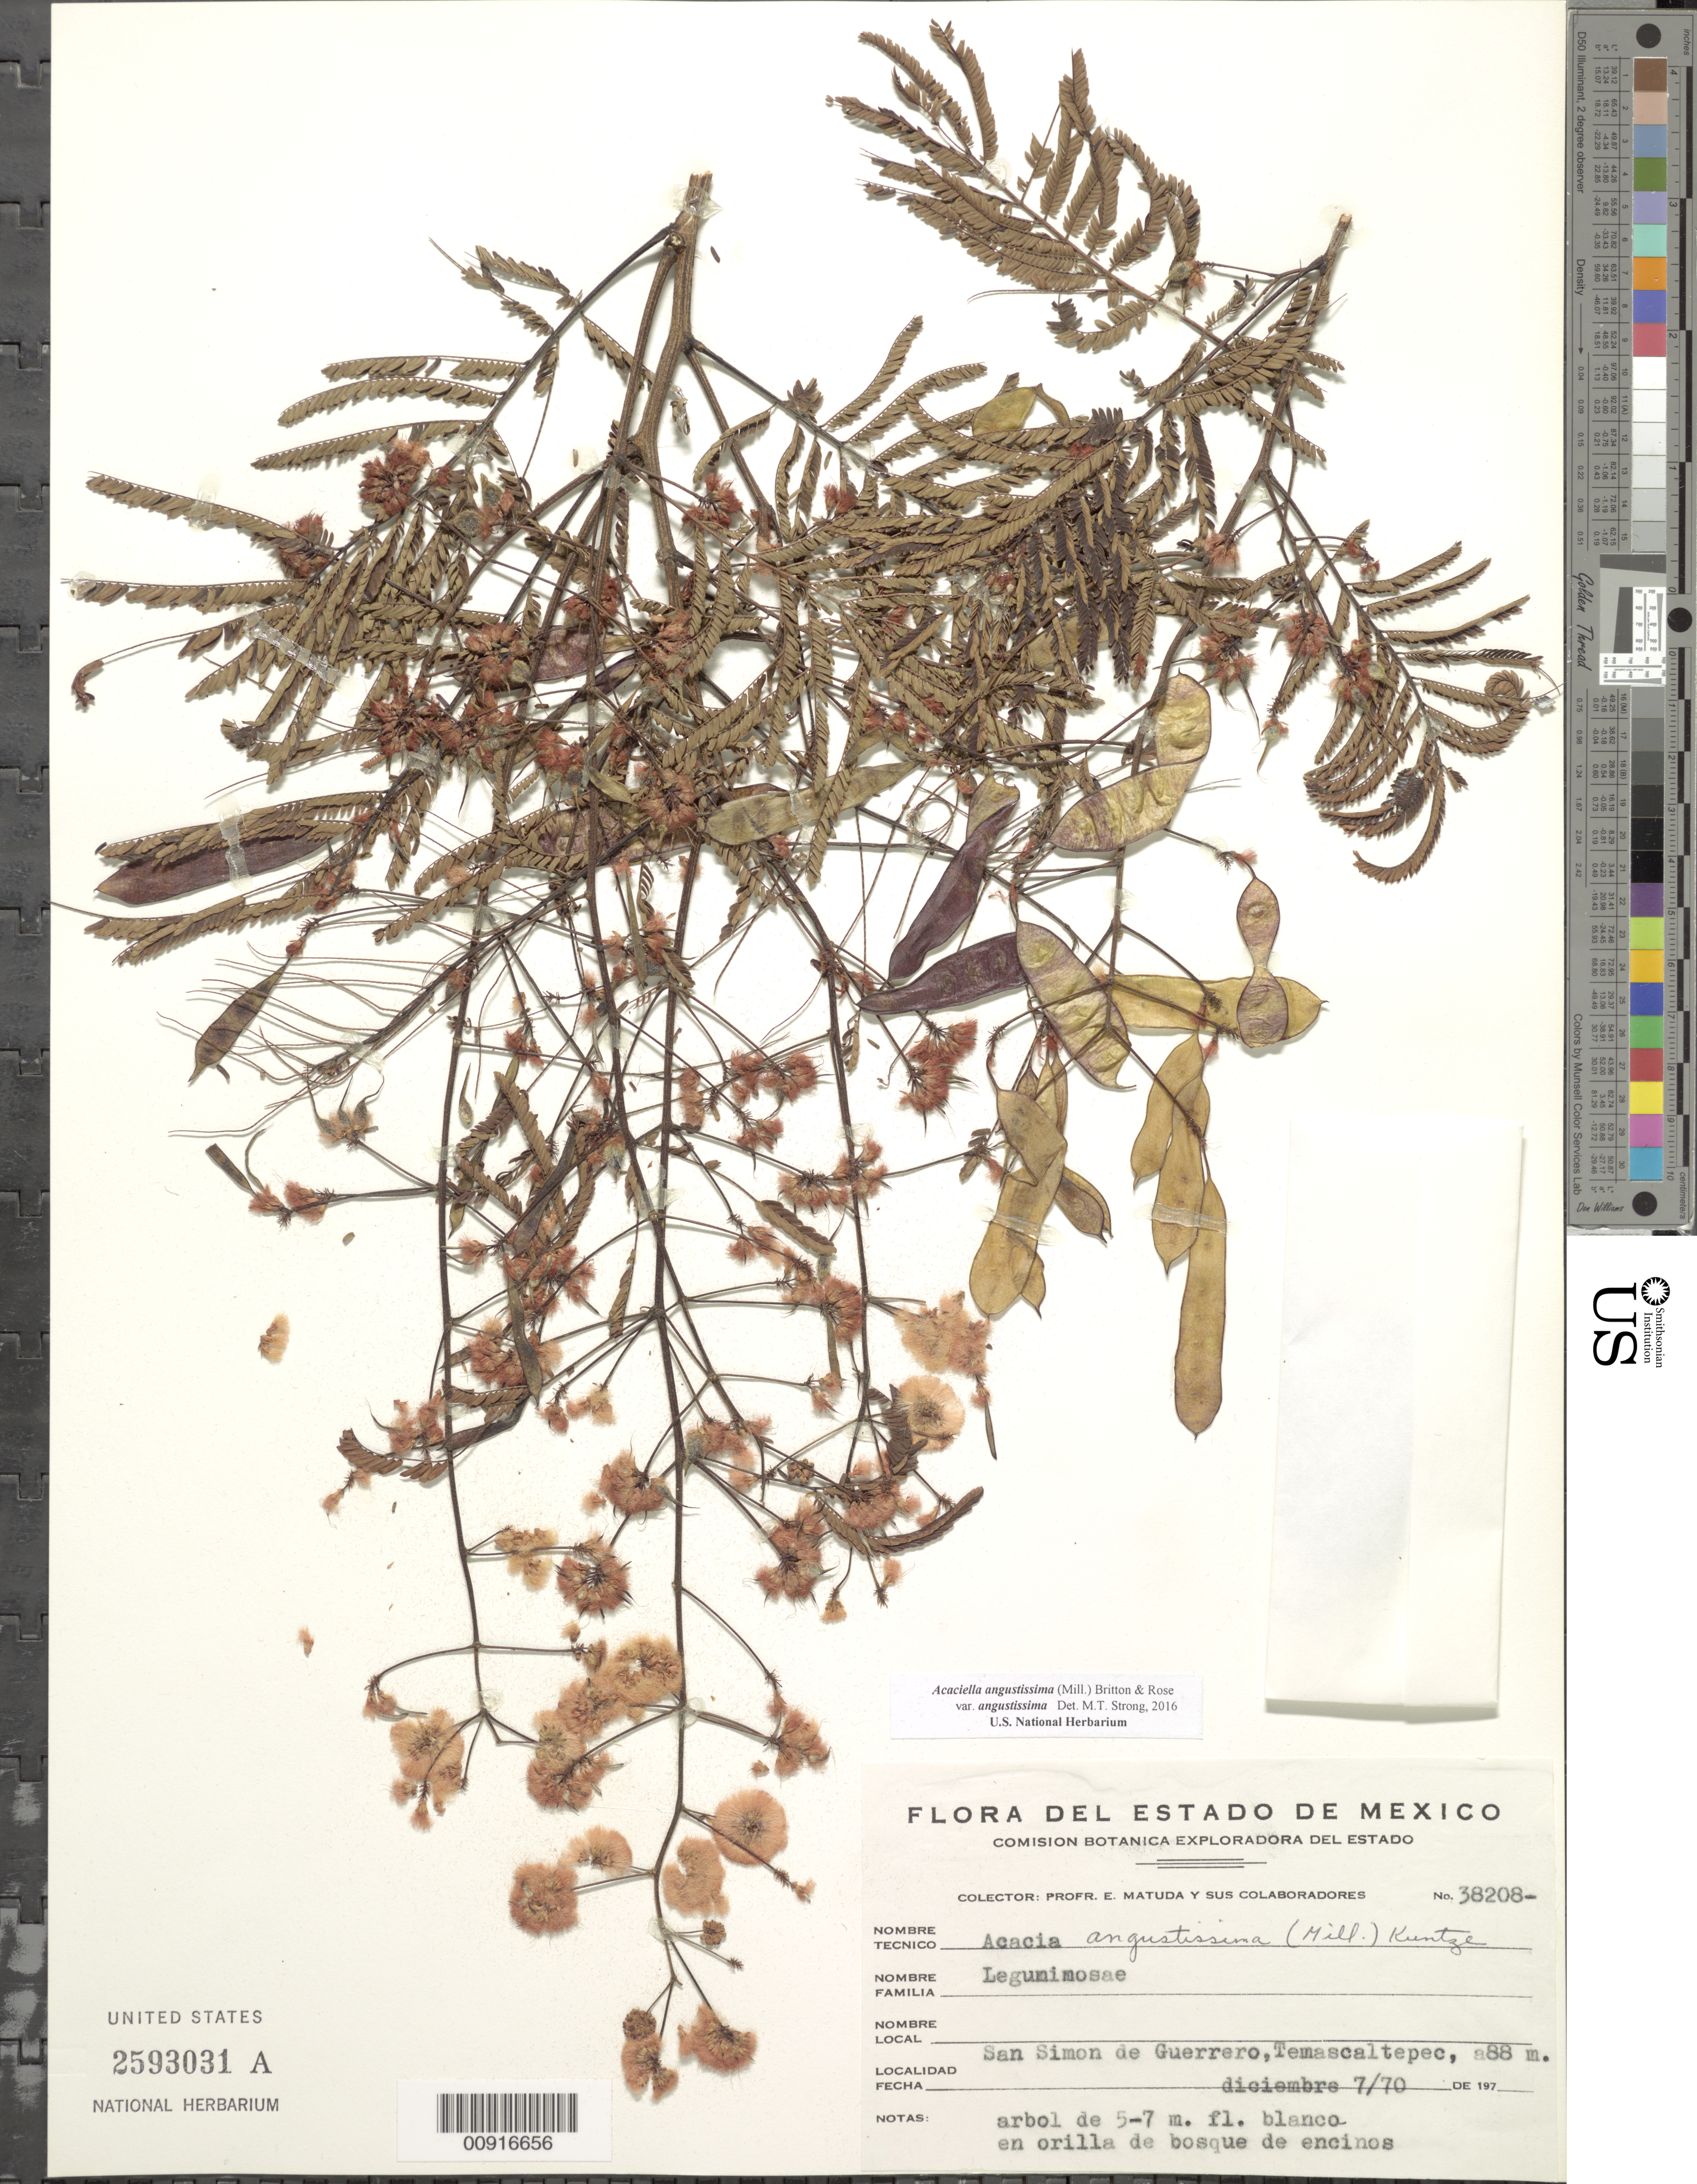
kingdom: Plantae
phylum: Tracheophyta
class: Magnoliopsida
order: Fabales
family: Fabaceae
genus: Acaciella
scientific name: Acaciella angustissima var. angustissima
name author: (Mill.) Britton & Rose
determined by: Strong, M. T., (US), Smithsonian Institution - National Museum of Natural History (UNITED STATES)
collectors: E. Matuda & et al.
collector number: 38208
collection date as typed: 07 Dec 1970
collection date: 1970-12-07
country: Mexico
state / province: México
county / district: Temascaltepec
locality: San Simón de Guerrero, Temascaltepec, Estado de Mexico.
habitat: En orilla de bosque de encinos.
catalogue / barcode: US 2593031A